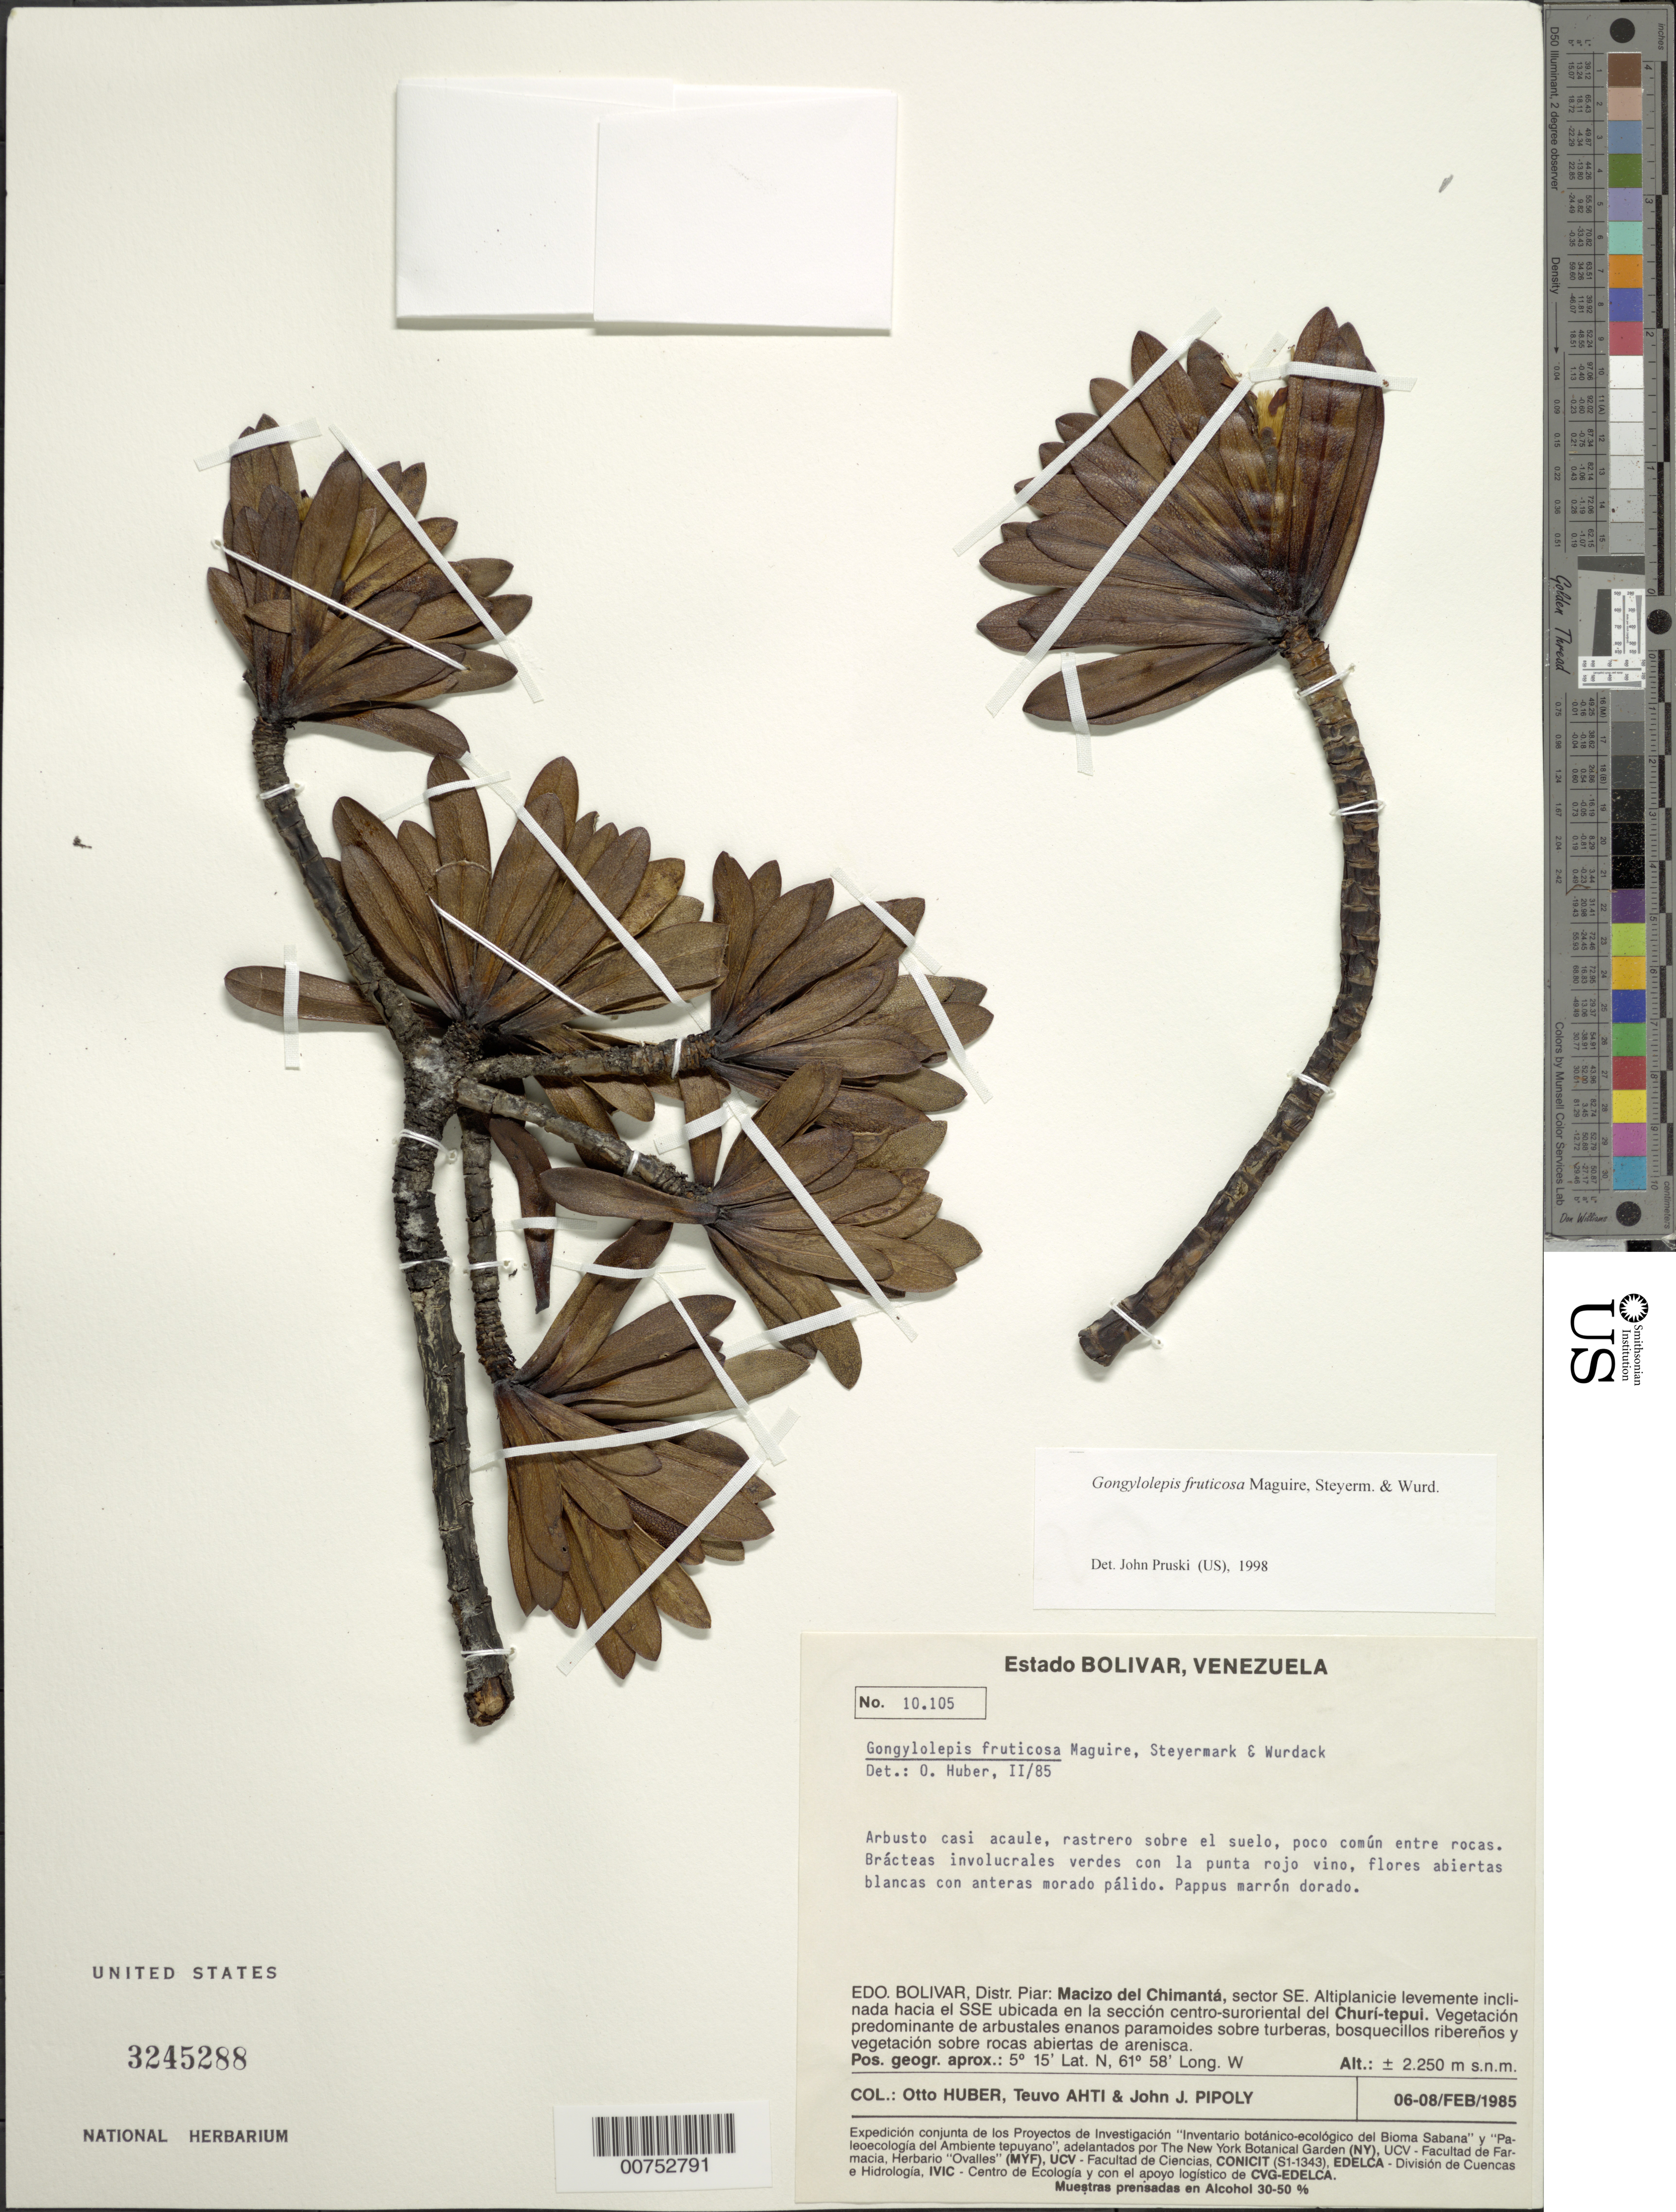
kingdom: Plantae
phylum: Tracheophyta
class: Magnoliopsida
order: Asterales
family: Asteraceae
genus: Gongylolepis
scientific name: Gongylolepis fruticosa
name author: Maguire et al.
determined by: Pruski, J. F.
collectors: O. Huber, T. T. Ahti & J. J. Pipoly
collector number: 10105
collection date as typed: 6-Feb-85 to 8-Feb-85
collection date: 1985-02-06/1985-02-08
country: Venezuela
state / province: Bolívar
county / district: Piar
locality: Macizo del Chimantá, SE Churí-tepuí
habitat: Altiplanicie levemente inclinada al SSE con vegetación de arbustales paramoides sobre turberas, bosquecillos ribereños, vegetación sobre roca arenisca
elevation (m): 2250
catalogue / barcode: US 3245288